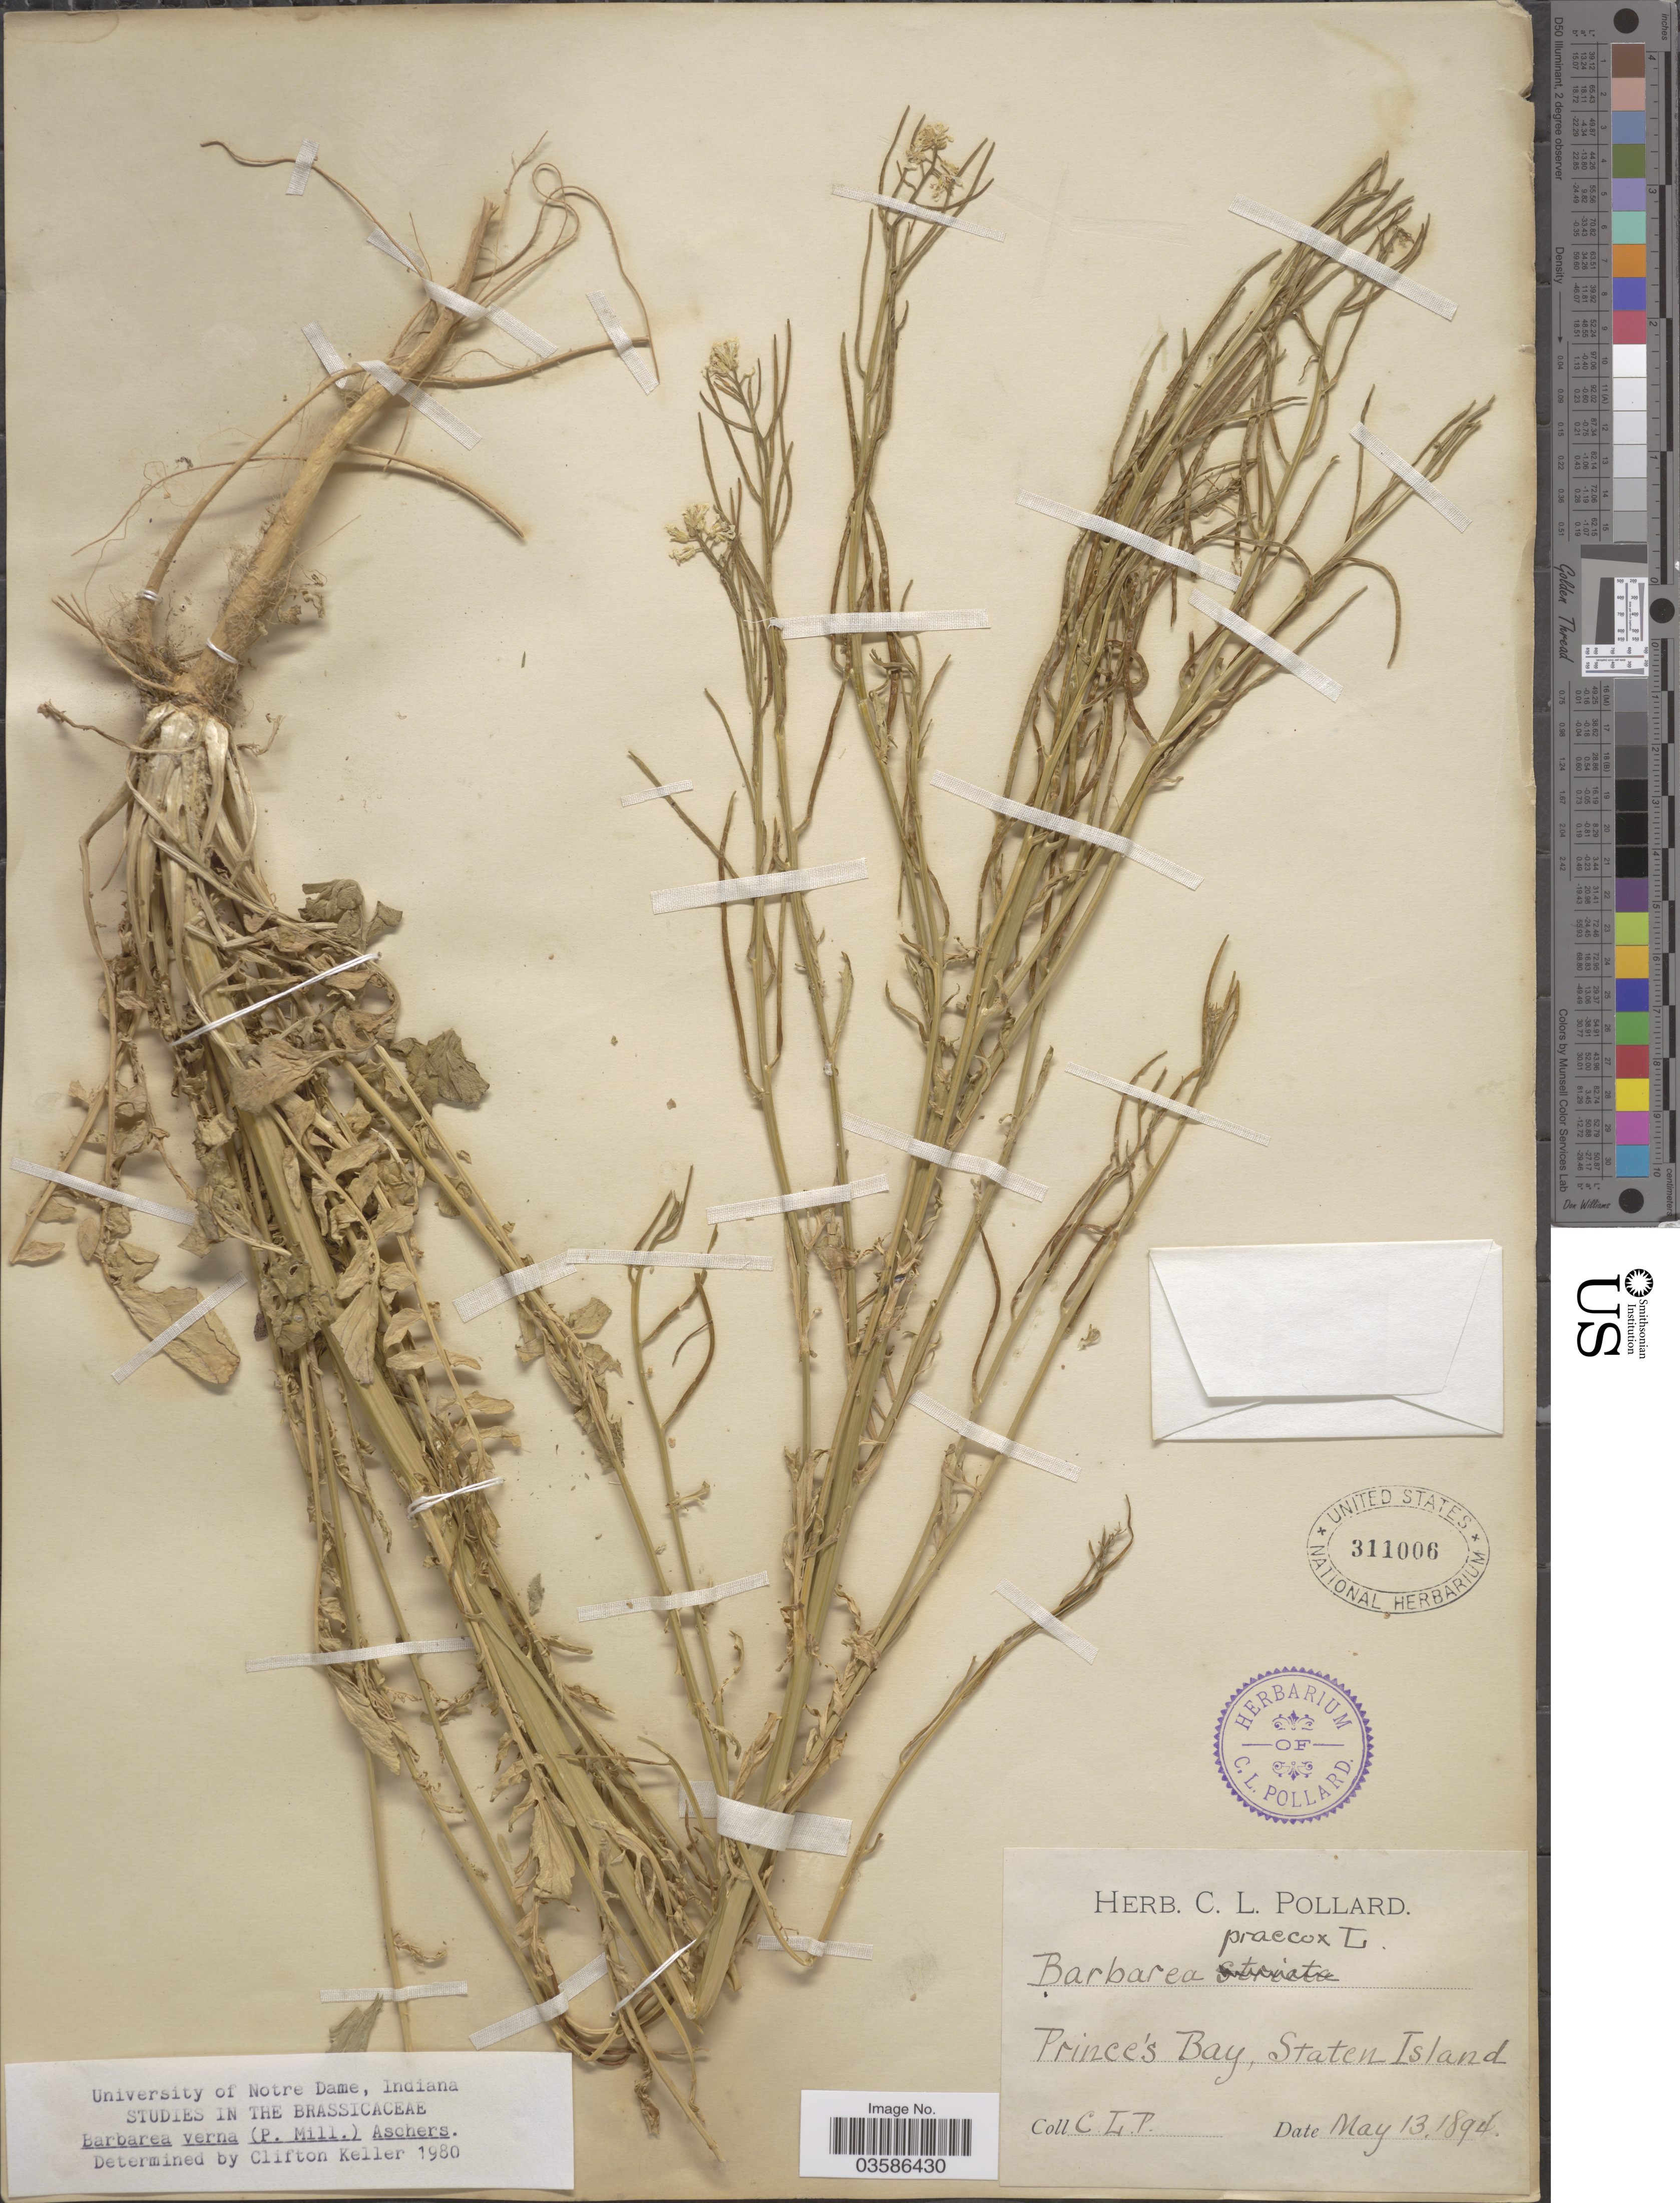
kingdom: Plantae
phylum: Tracheophyta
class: Magnoliopsida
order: Brassicales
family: Brassicaceae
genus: Barbarea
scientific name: Barbarea verna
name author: (Mill.) Asch.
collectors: C. L. Pollard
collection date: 1894-05-13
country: United States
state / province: New York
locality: Prince's Bay, Staten Island.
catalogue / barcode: US 311006